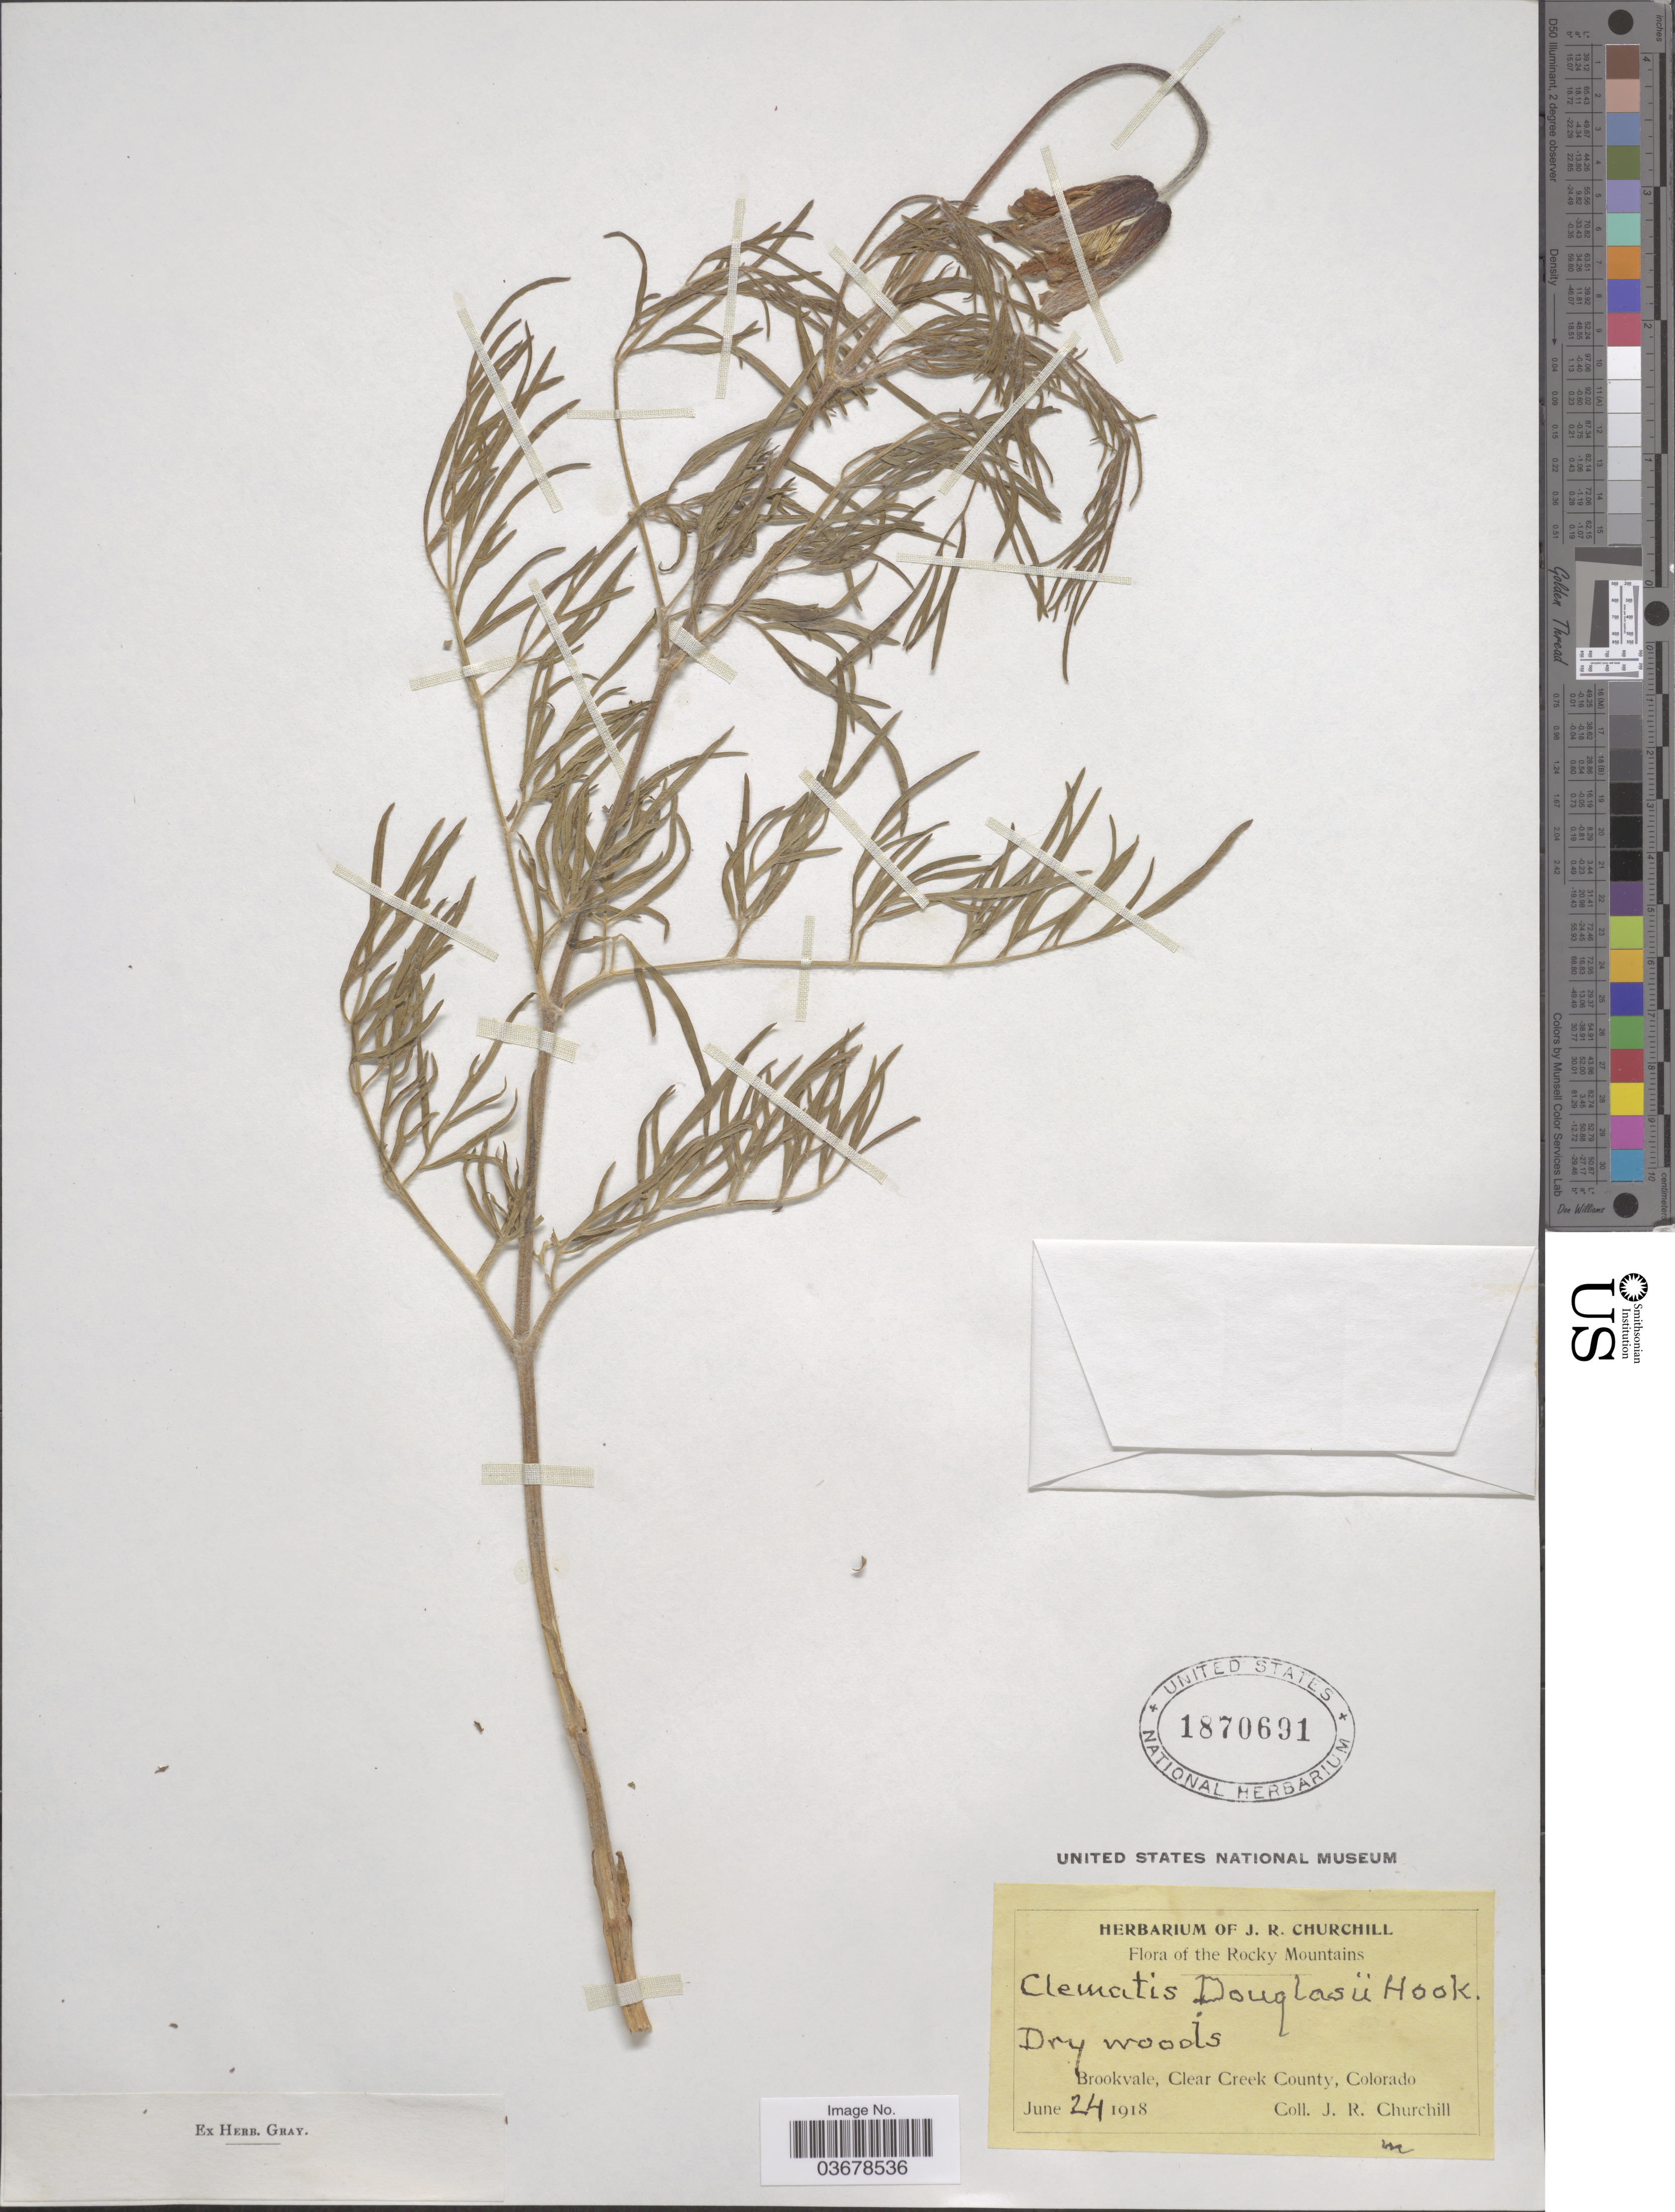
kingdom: Plantae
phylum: Tracheophyta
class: Magnoliopsida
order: Ranunculales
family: Ranunculaceae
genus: Clematis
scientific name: Clematis hirsutissima var. hirsutissima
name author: Pursh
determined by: Strong, M. T., (US), Smithsonian Institution - National Museum of Natural History (UNITED STATES)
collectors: J. Churchill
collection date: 1918-06-24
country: United States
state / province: Colorado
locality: The Rocky Mountains. Dry woods. Brookvale, Clear Creek County.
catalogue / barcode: US 1870691